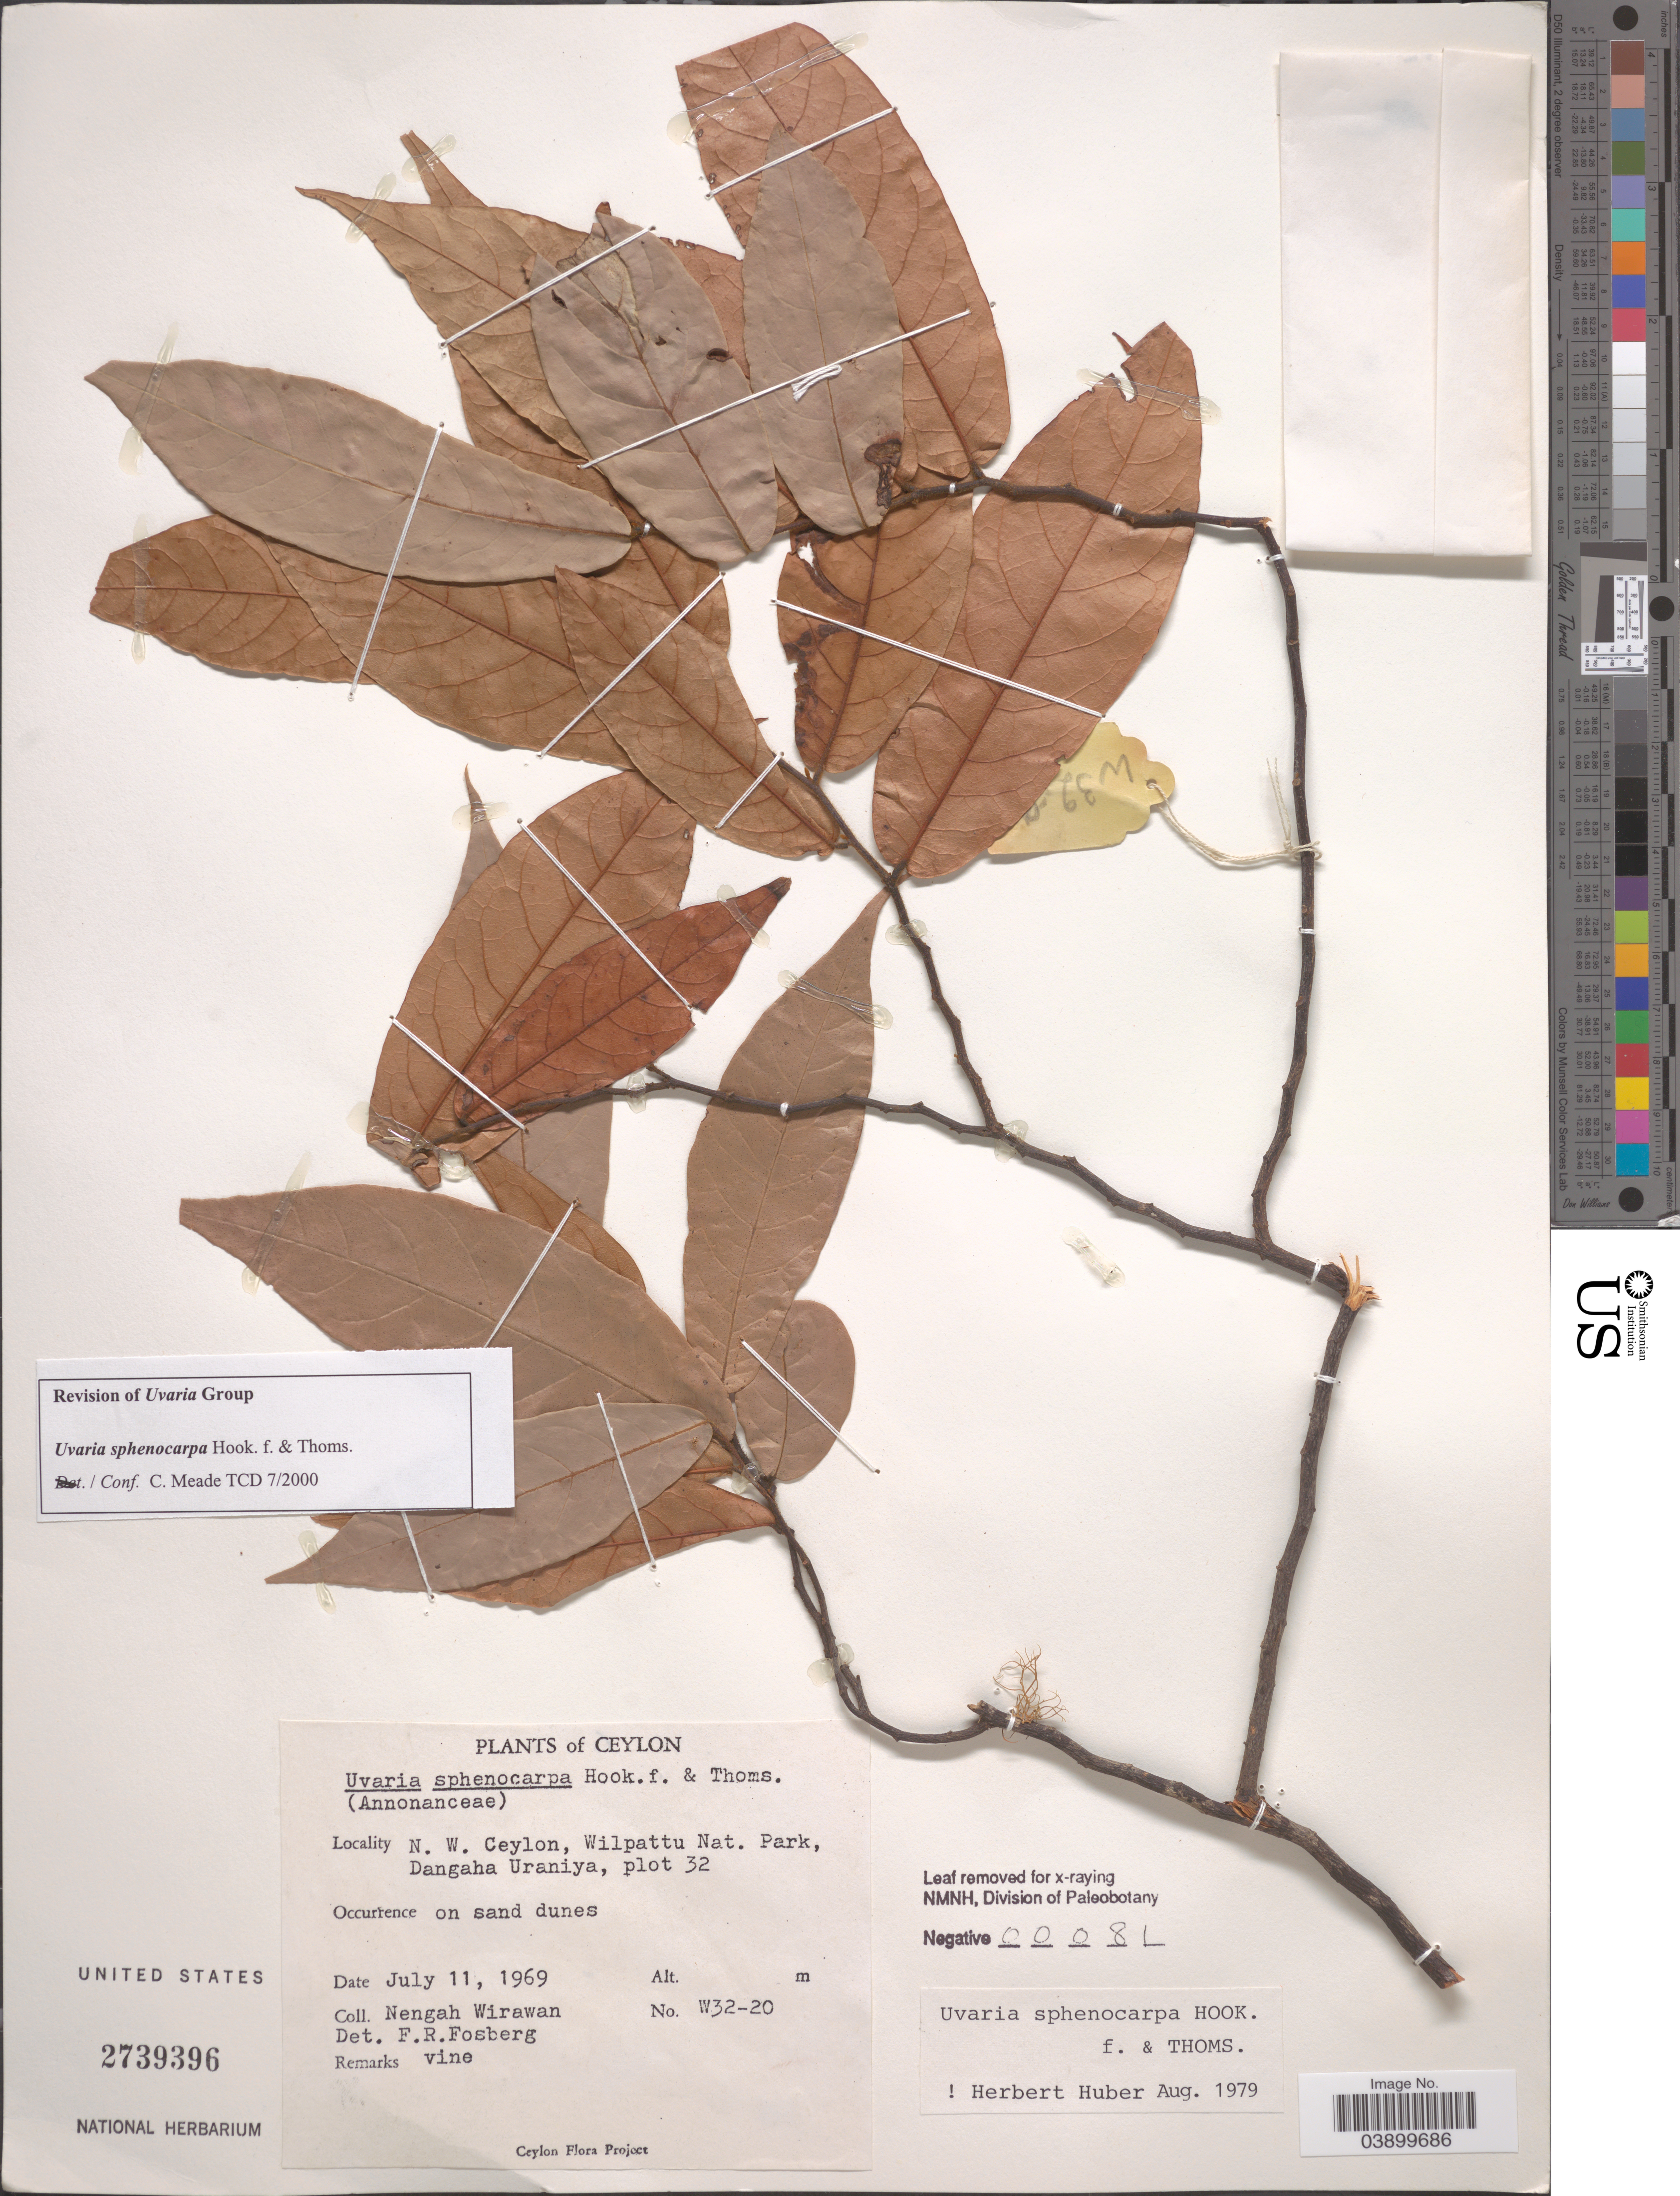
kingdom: Plantae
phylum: Tracheophyta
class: Magnoliopsida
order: Magnoliales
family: Annonaceae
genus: Uvaria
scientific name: Uvaria sphenocarpa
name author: Hook. & Thomson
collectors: N. Wirawan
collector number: W32-20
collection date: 1969-07-11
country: Sri Lanka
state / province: North Western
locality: Ceylon. N. W. Ceylon, Wilpattu Nat. Park, Dangaha Uraniya, plot 32.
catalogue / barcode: US 2739396